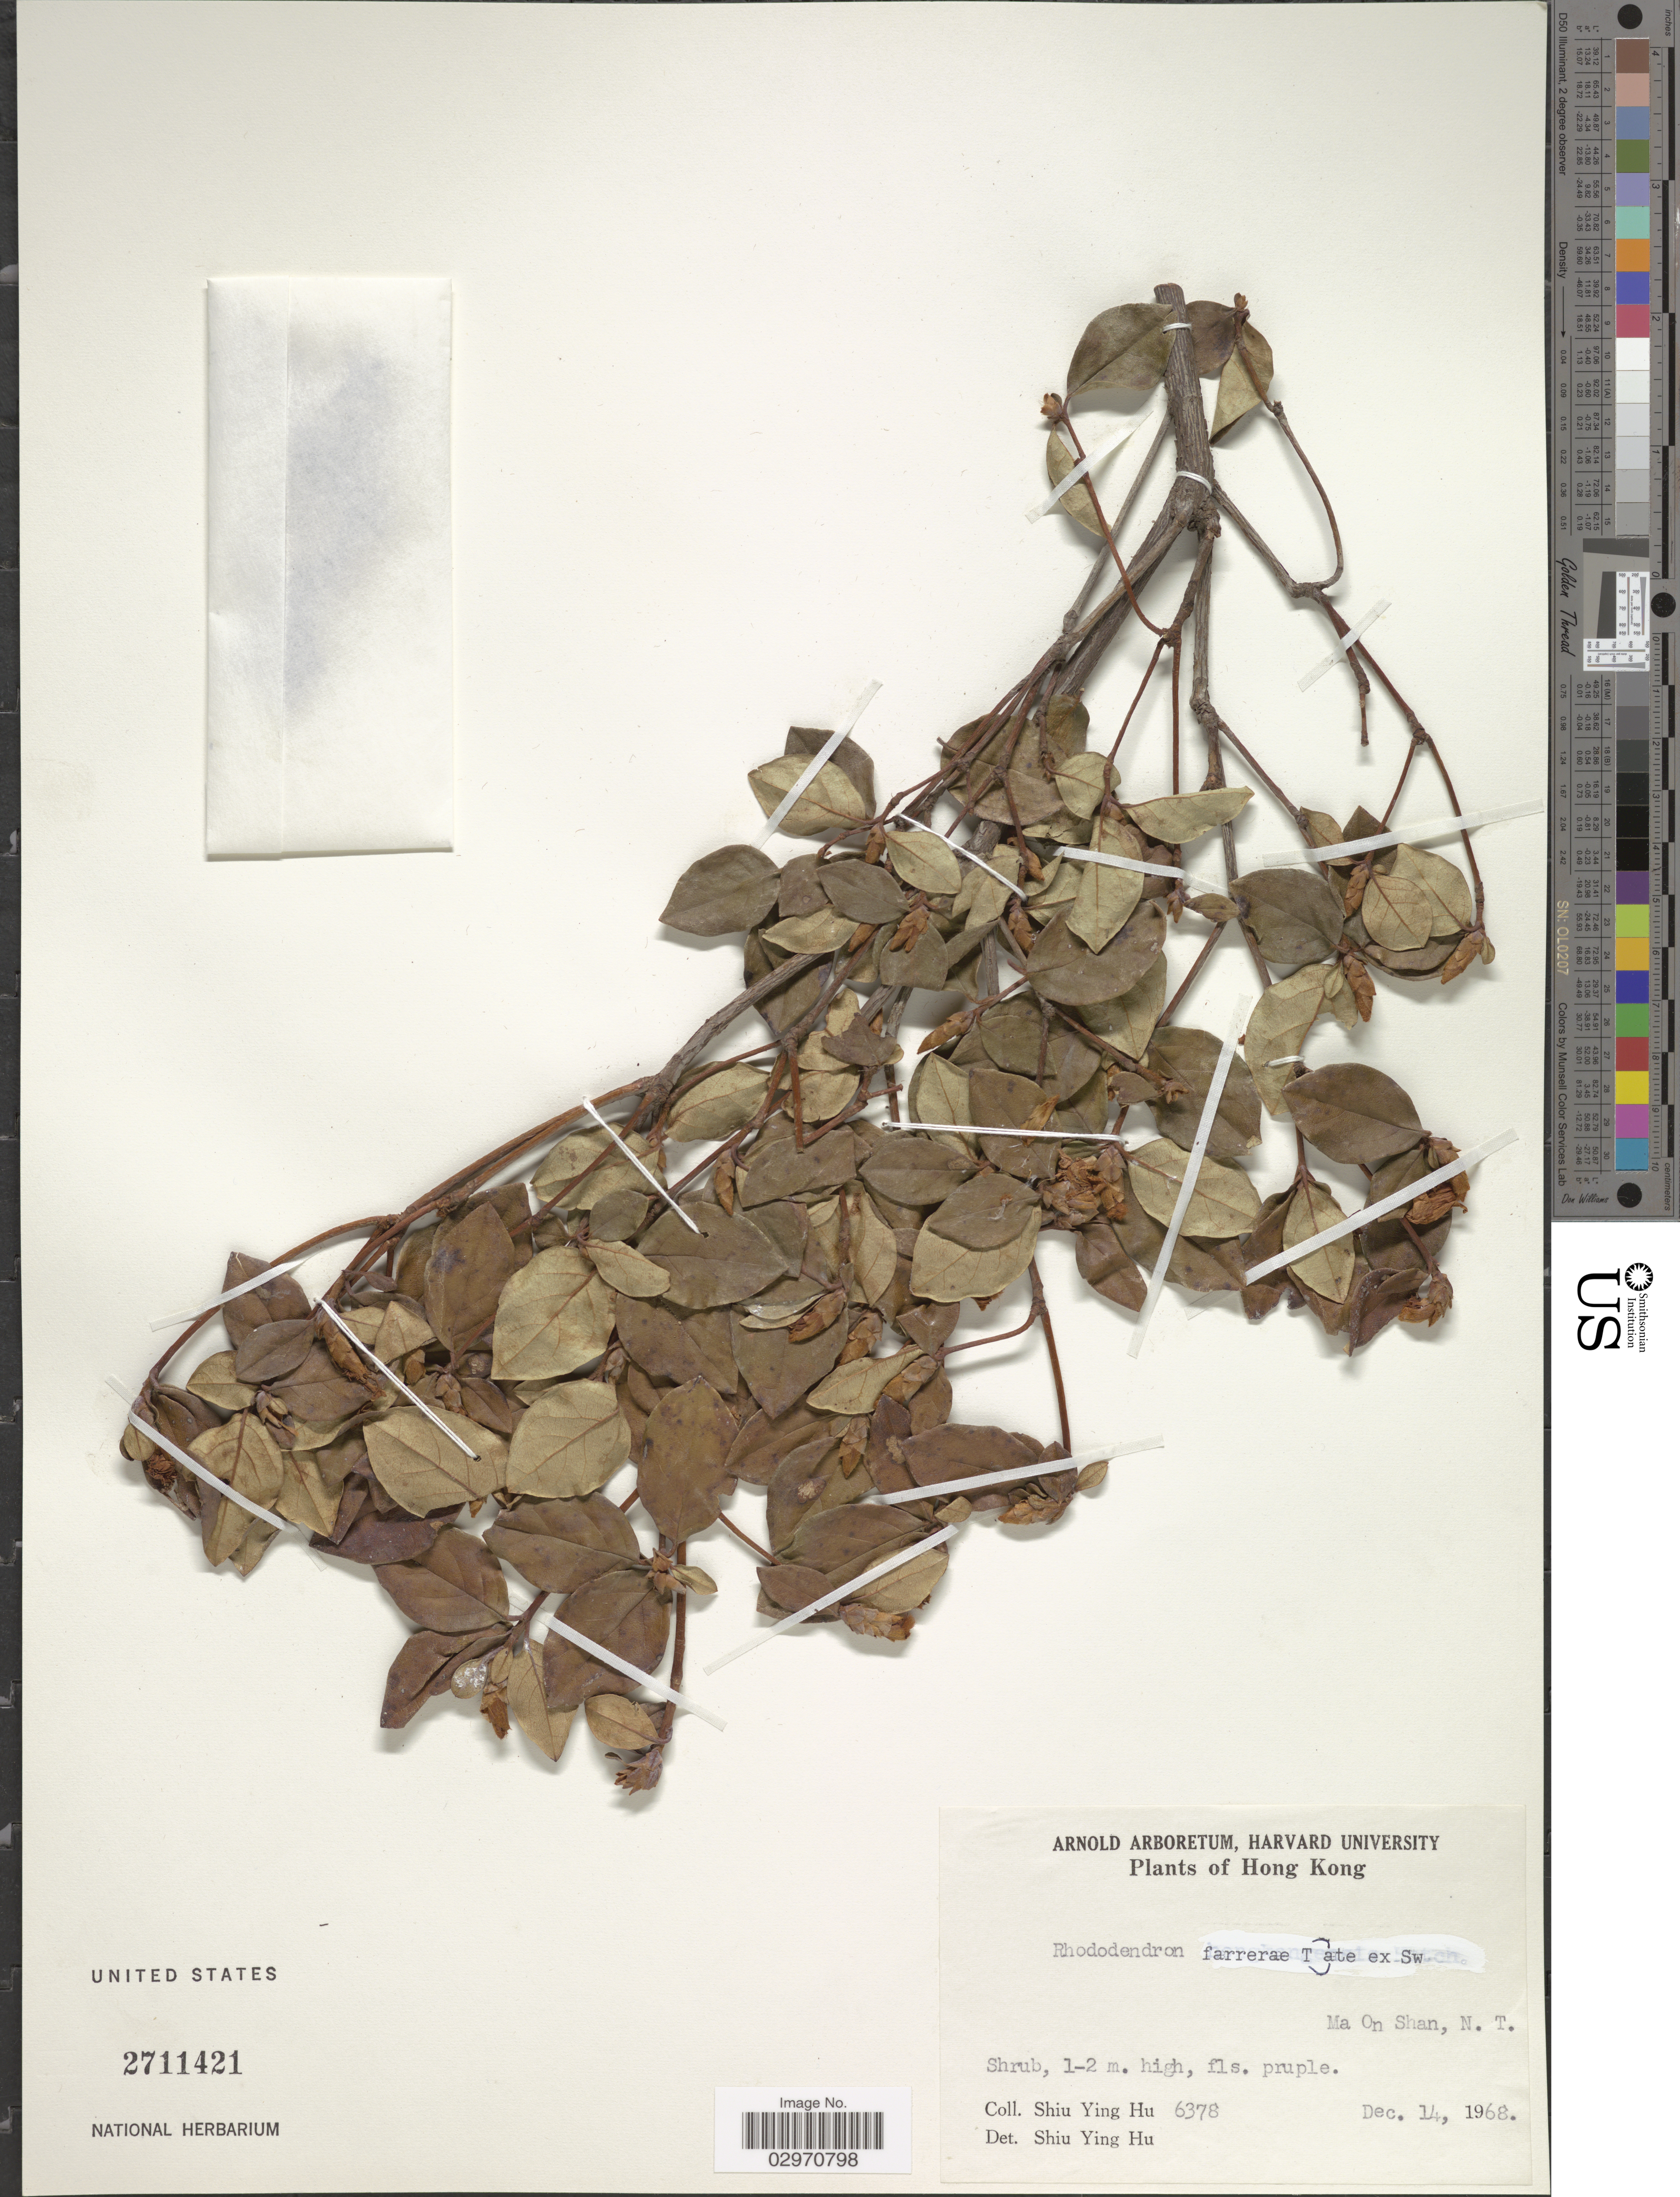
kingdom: Plantae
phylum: Tracheophyta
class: Magnoliopsida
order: Ericales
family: Ericaceae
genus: Rhododendron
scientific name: Rhododendron farrerae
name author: Sweet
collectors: S. Y. Hu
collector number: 6378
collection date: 1968-12-14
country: China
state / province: Hong Kong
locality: Ma On Shan, N. T.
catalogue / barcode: US 2711421